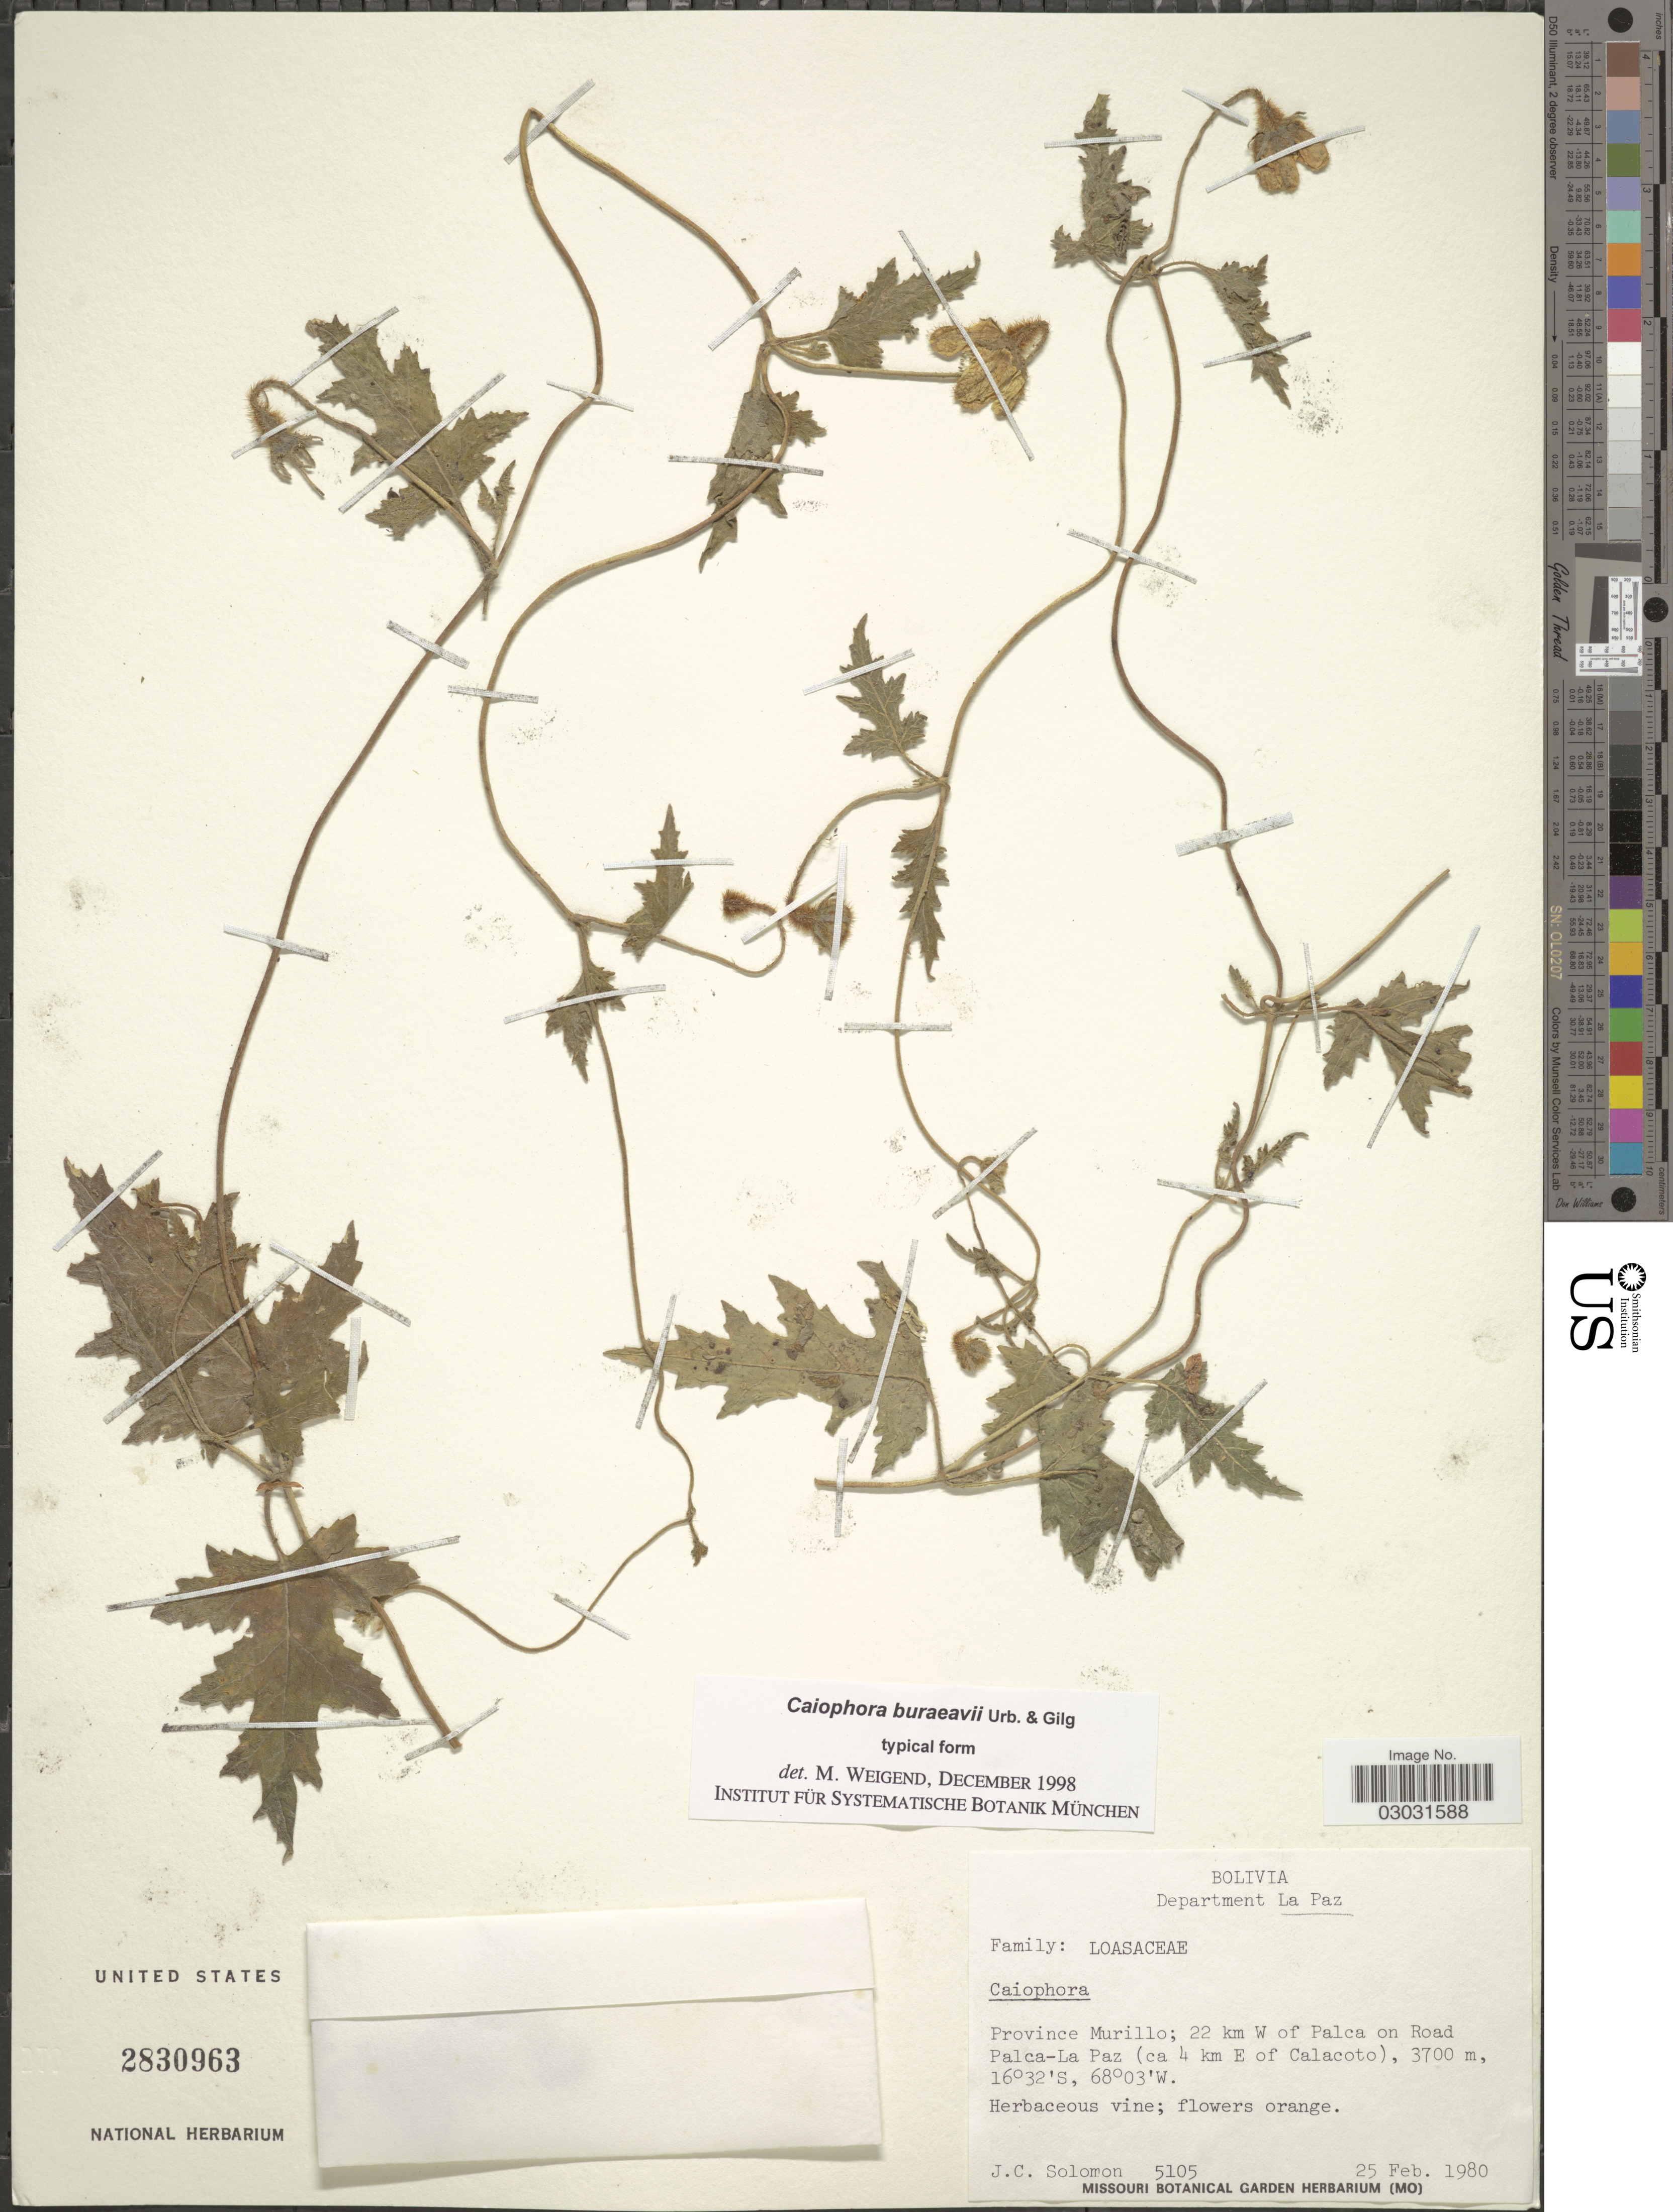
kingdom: Plantae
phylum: Tracheophyta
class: Magnoliopsida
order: Cornales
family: Loasaceae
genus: Caiophora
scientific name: Caiophora buraeavii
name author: Urb. & Gilg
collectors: J. C. Solomon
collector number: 5105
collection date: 1980-02-25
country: Bolivia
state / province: La Paz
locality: Department La Paz. Province Murillo; 22 km W of Palca on Road Palca-La Paz (ca 4 km E of Calacoto).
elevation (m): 3700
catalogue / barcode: US 2830963